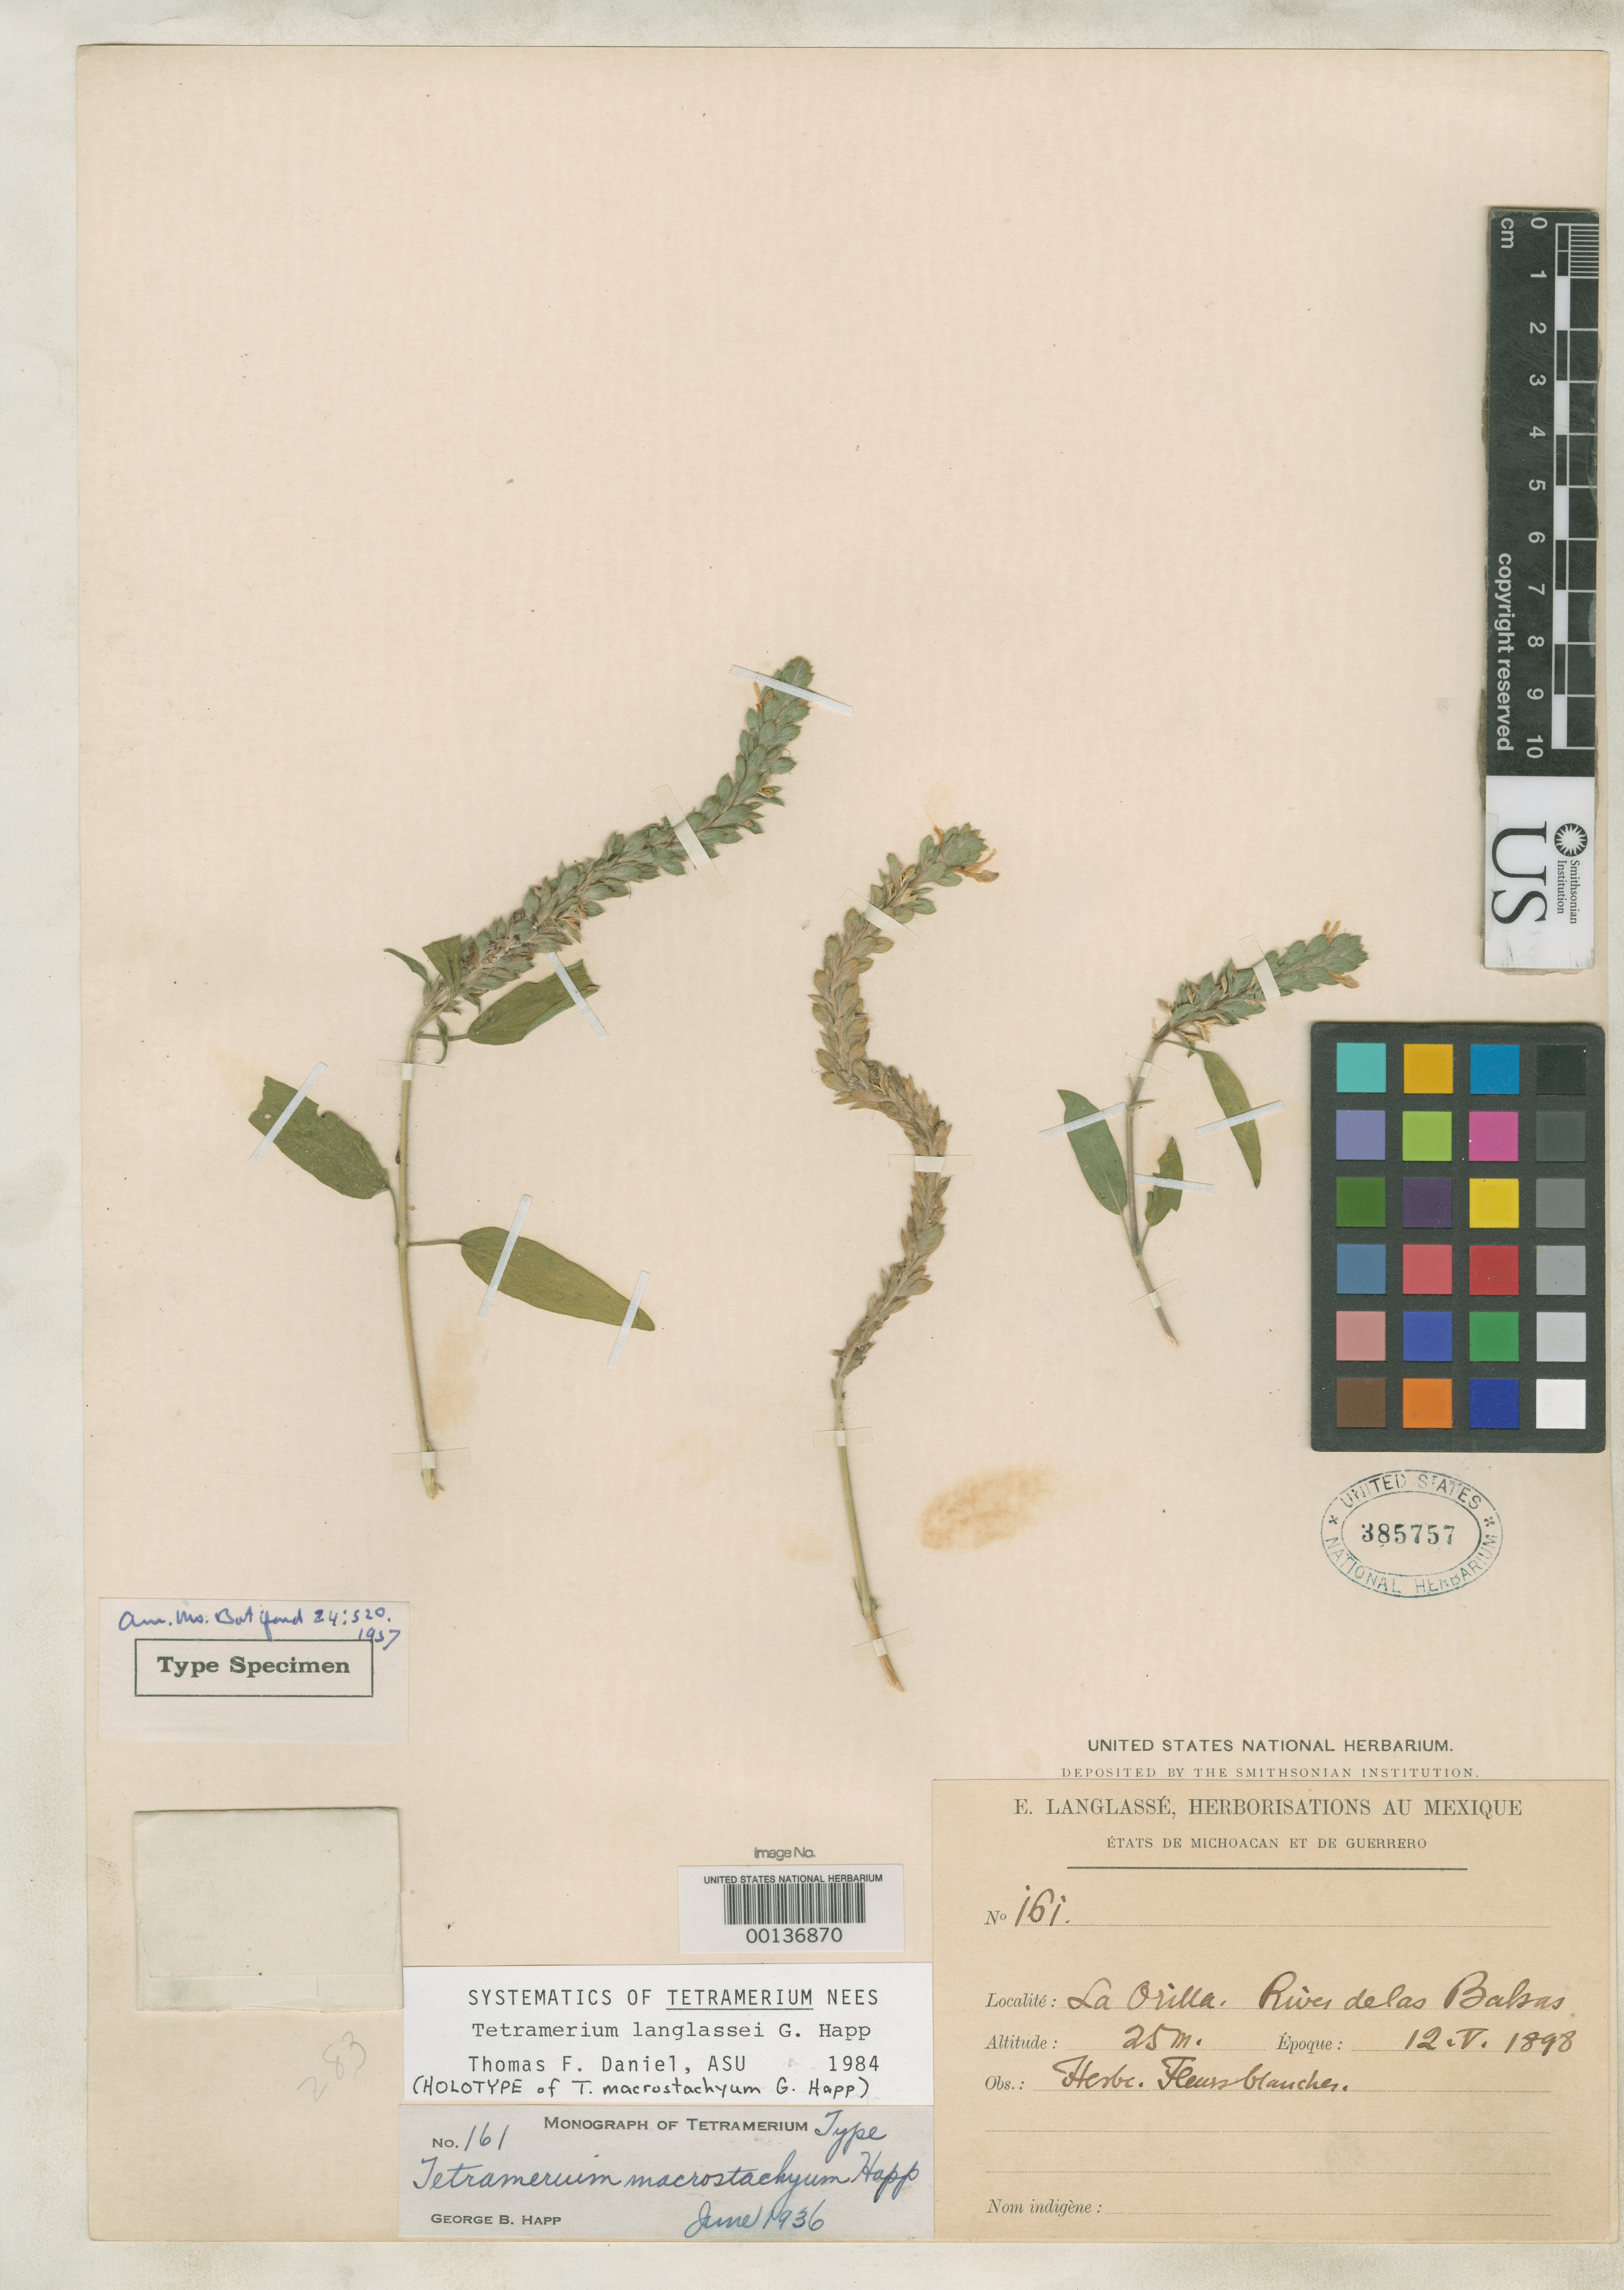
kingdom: Plantae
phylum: Tracheophyta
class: Magnoliopsida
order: Lamiales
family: Acanthaceae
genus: Tetramerium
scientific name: Tetramerium macrostachyum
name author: Happ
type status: Holotype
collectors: E. Langlassé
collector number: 161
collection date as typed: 12 May 1898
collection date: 1898-05-12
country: Mexico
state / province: Guerrero / Michoacán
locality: La Orilla, Rio de Lasbakas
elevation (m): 25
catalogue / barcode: US 385757